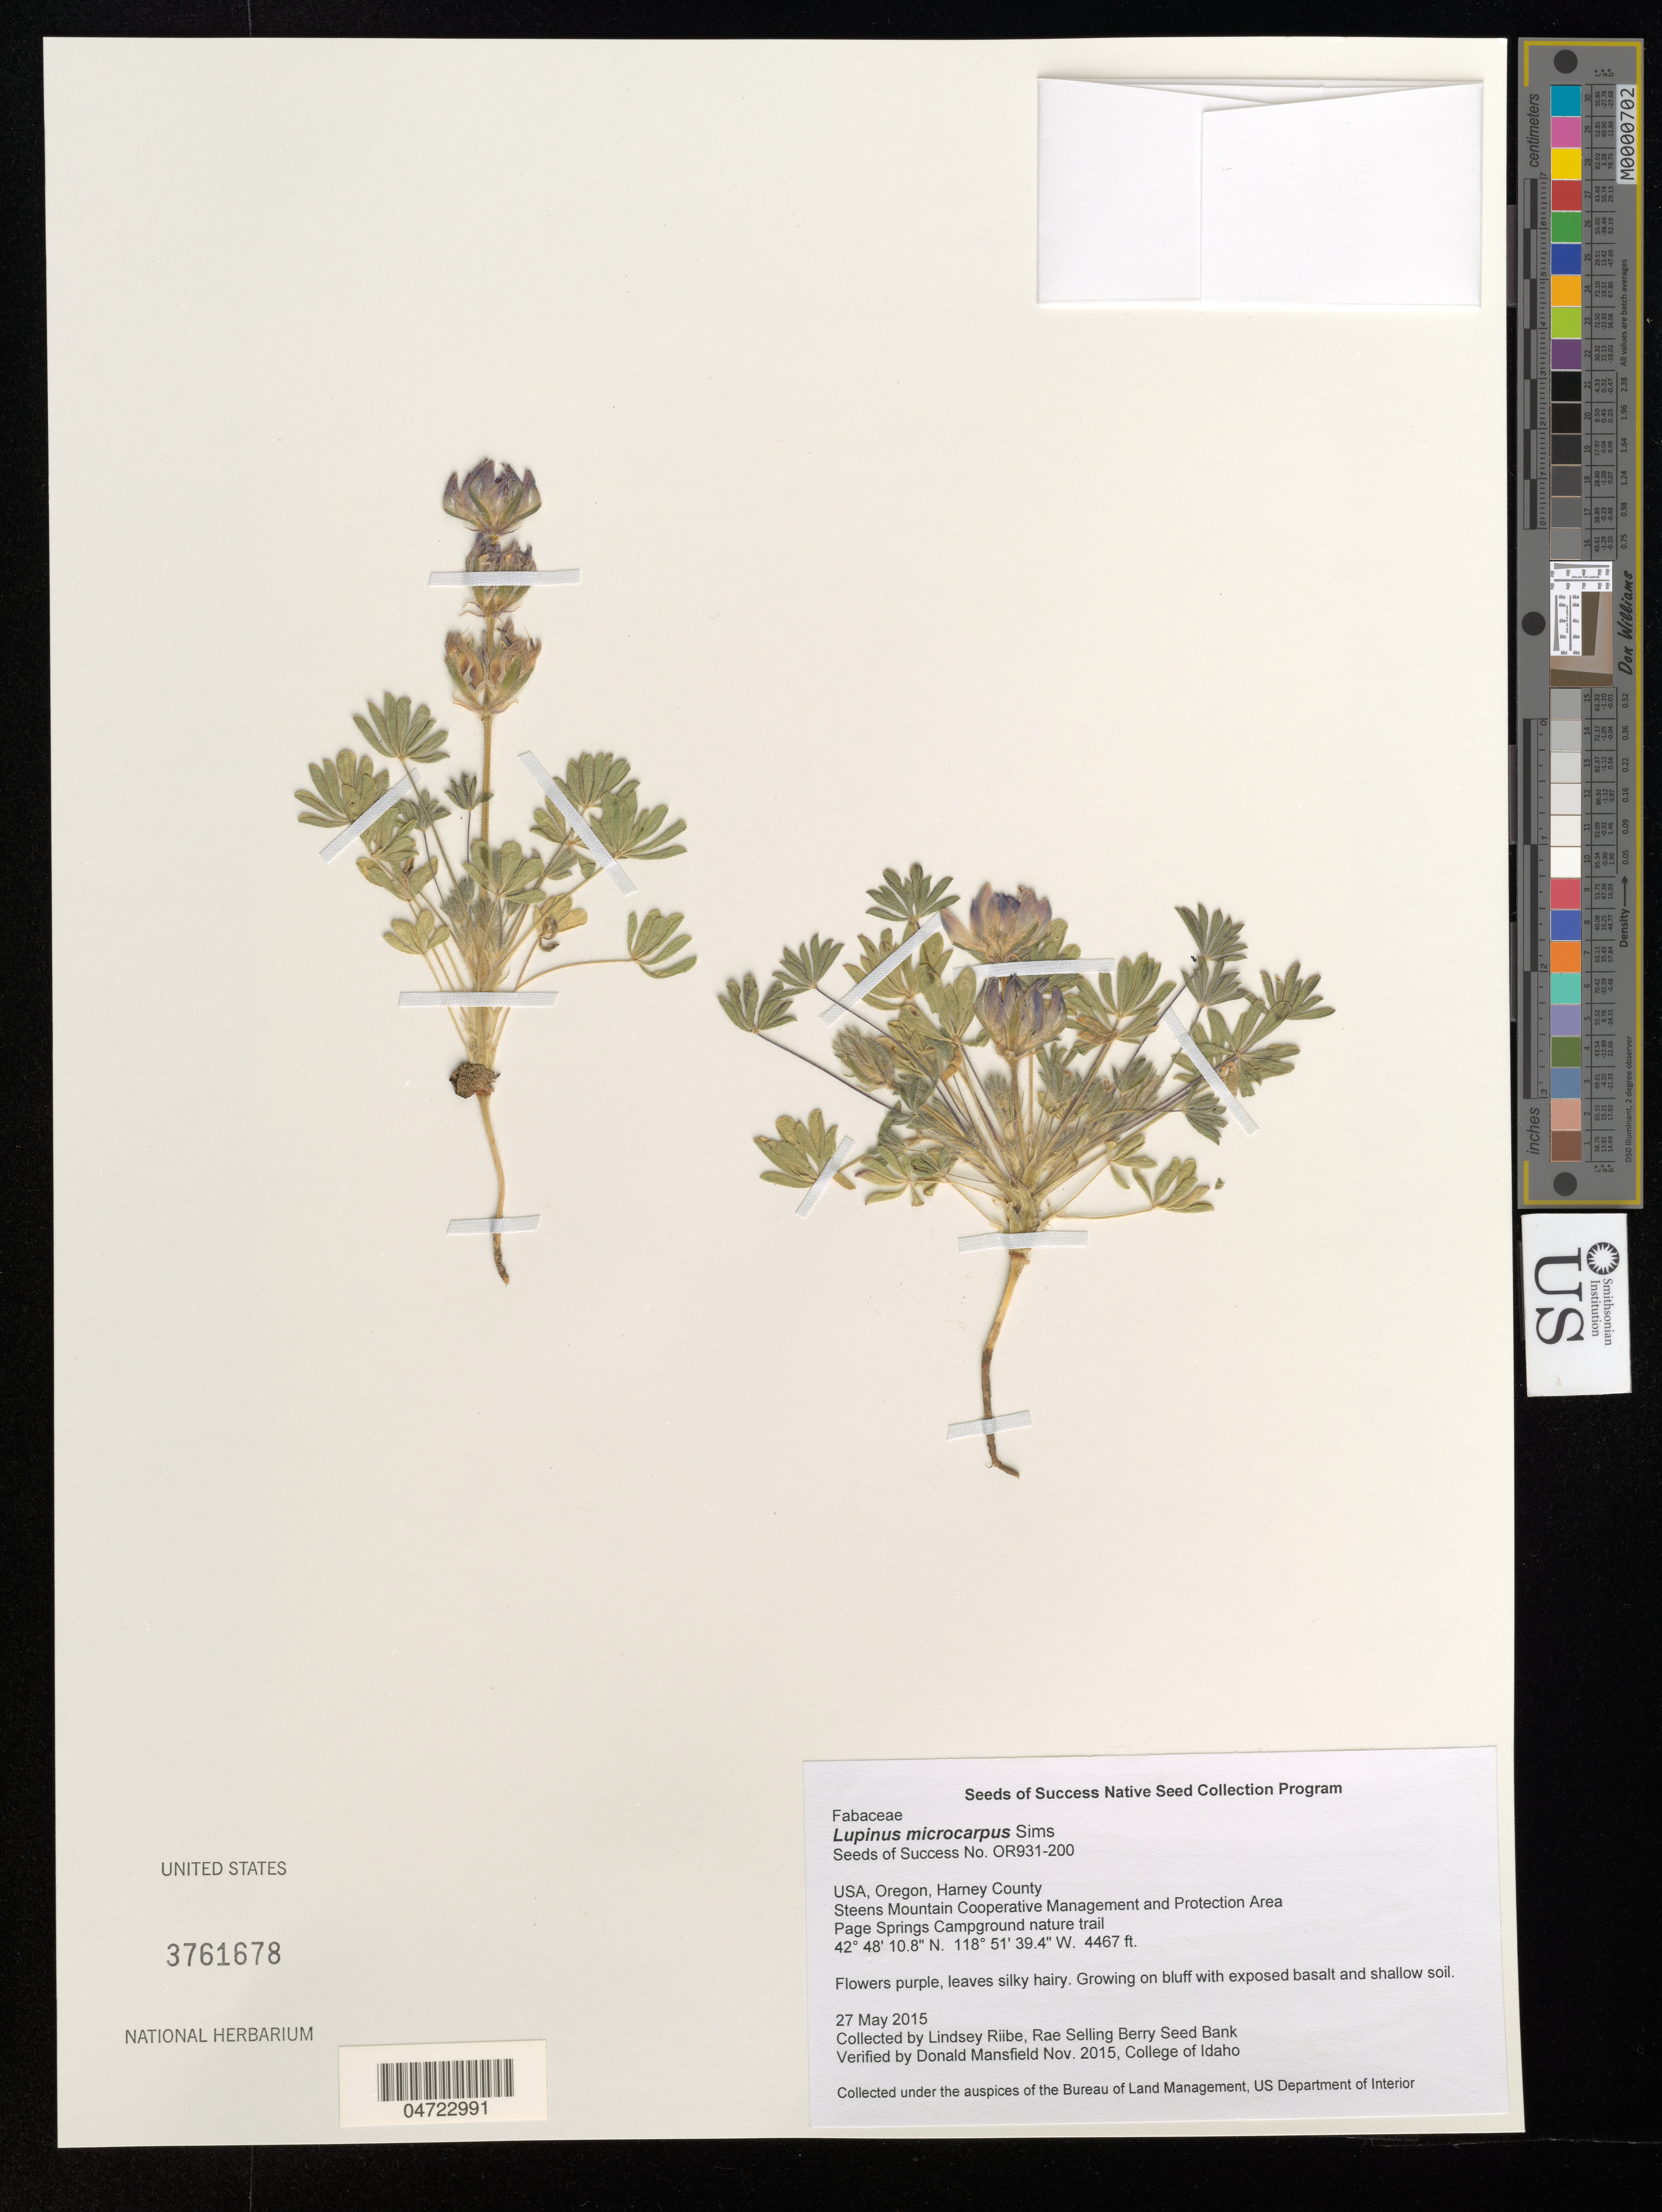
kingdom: Plantae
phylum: Tracheophyta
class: Magnoliopsida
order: Fabales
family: Fabaceae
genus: Lupinus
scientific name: Lupinus microcarpus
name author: Sims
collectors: L. Riibe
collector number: OR931-200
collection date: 2015-05-27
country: United States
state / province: Oregon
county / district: Harney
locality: Harney County. Steens Mountain Cooperative Management and Protection Area. Page Springs Campground nature trail.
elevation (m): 1362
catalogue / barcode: US 3761678